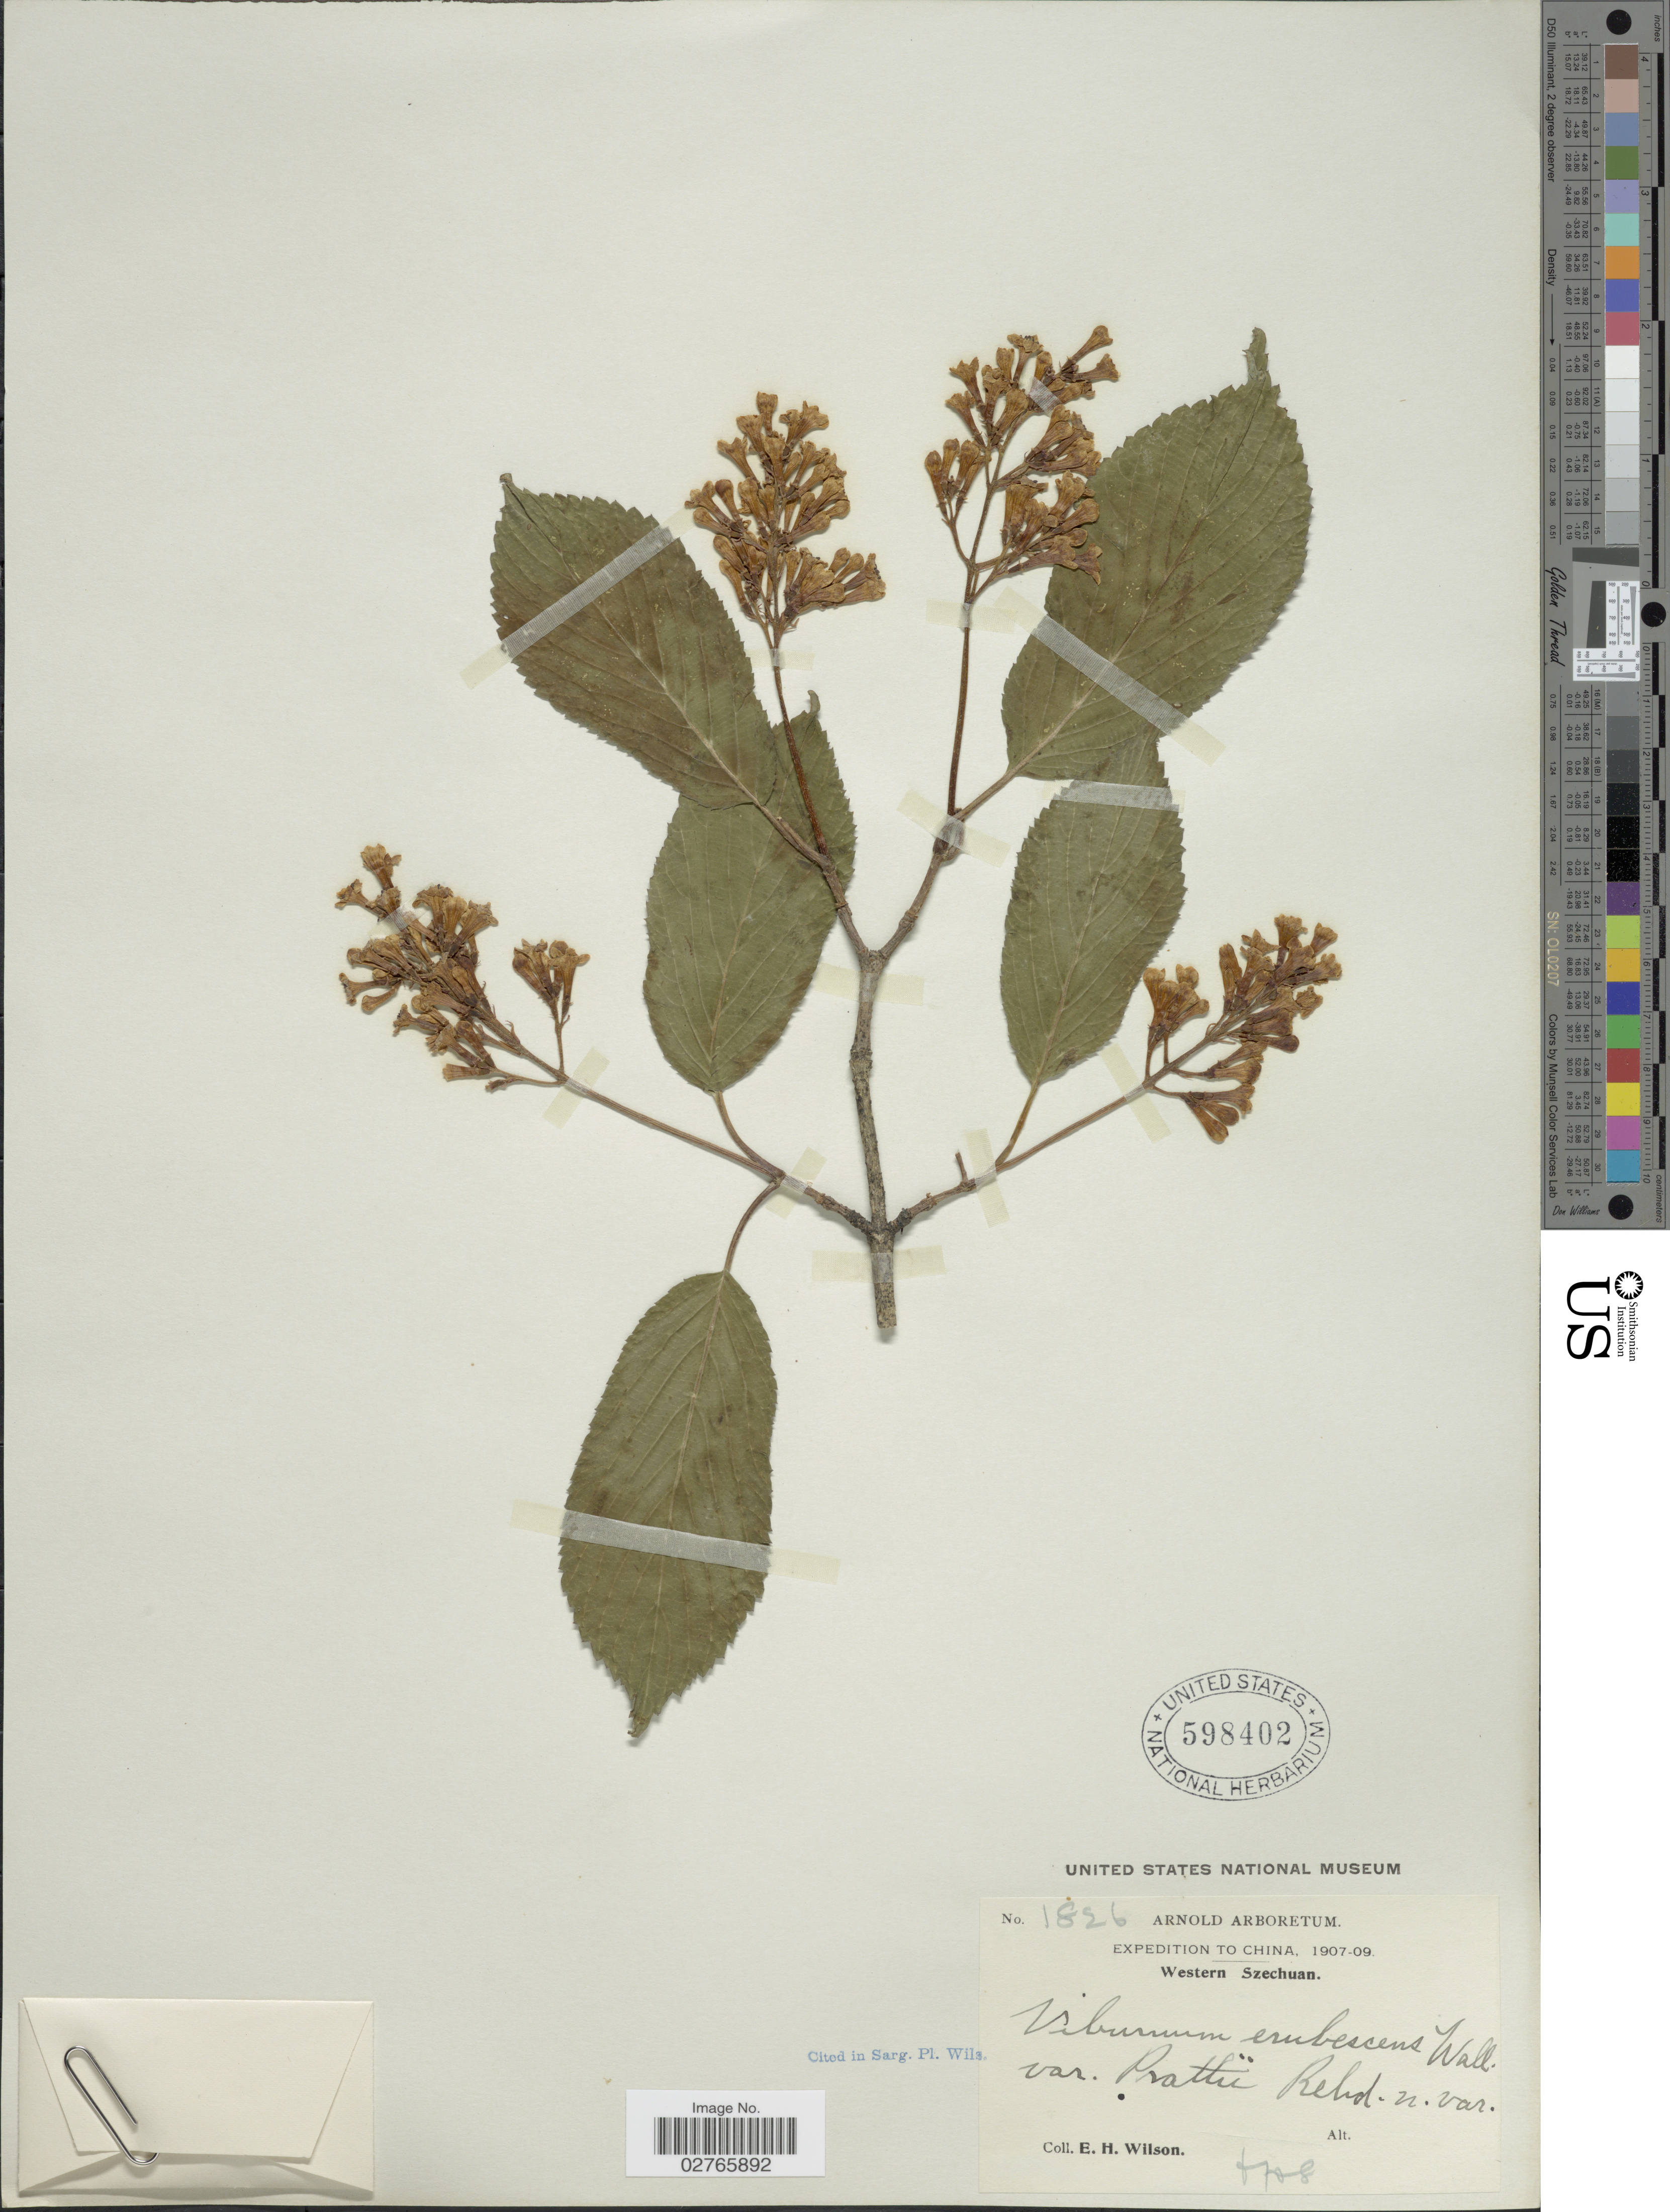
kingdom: Plantae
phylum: Tracheophyta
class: Magnoliopsida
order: Dipsacales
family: Viburnaceae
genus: Viburnum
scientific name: Viburnum erubescens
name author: Wall.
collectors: E. Wilson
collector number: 1826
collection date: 1908-06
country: China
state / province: Sichuan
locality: Western Szechuan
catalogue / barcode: US 598402